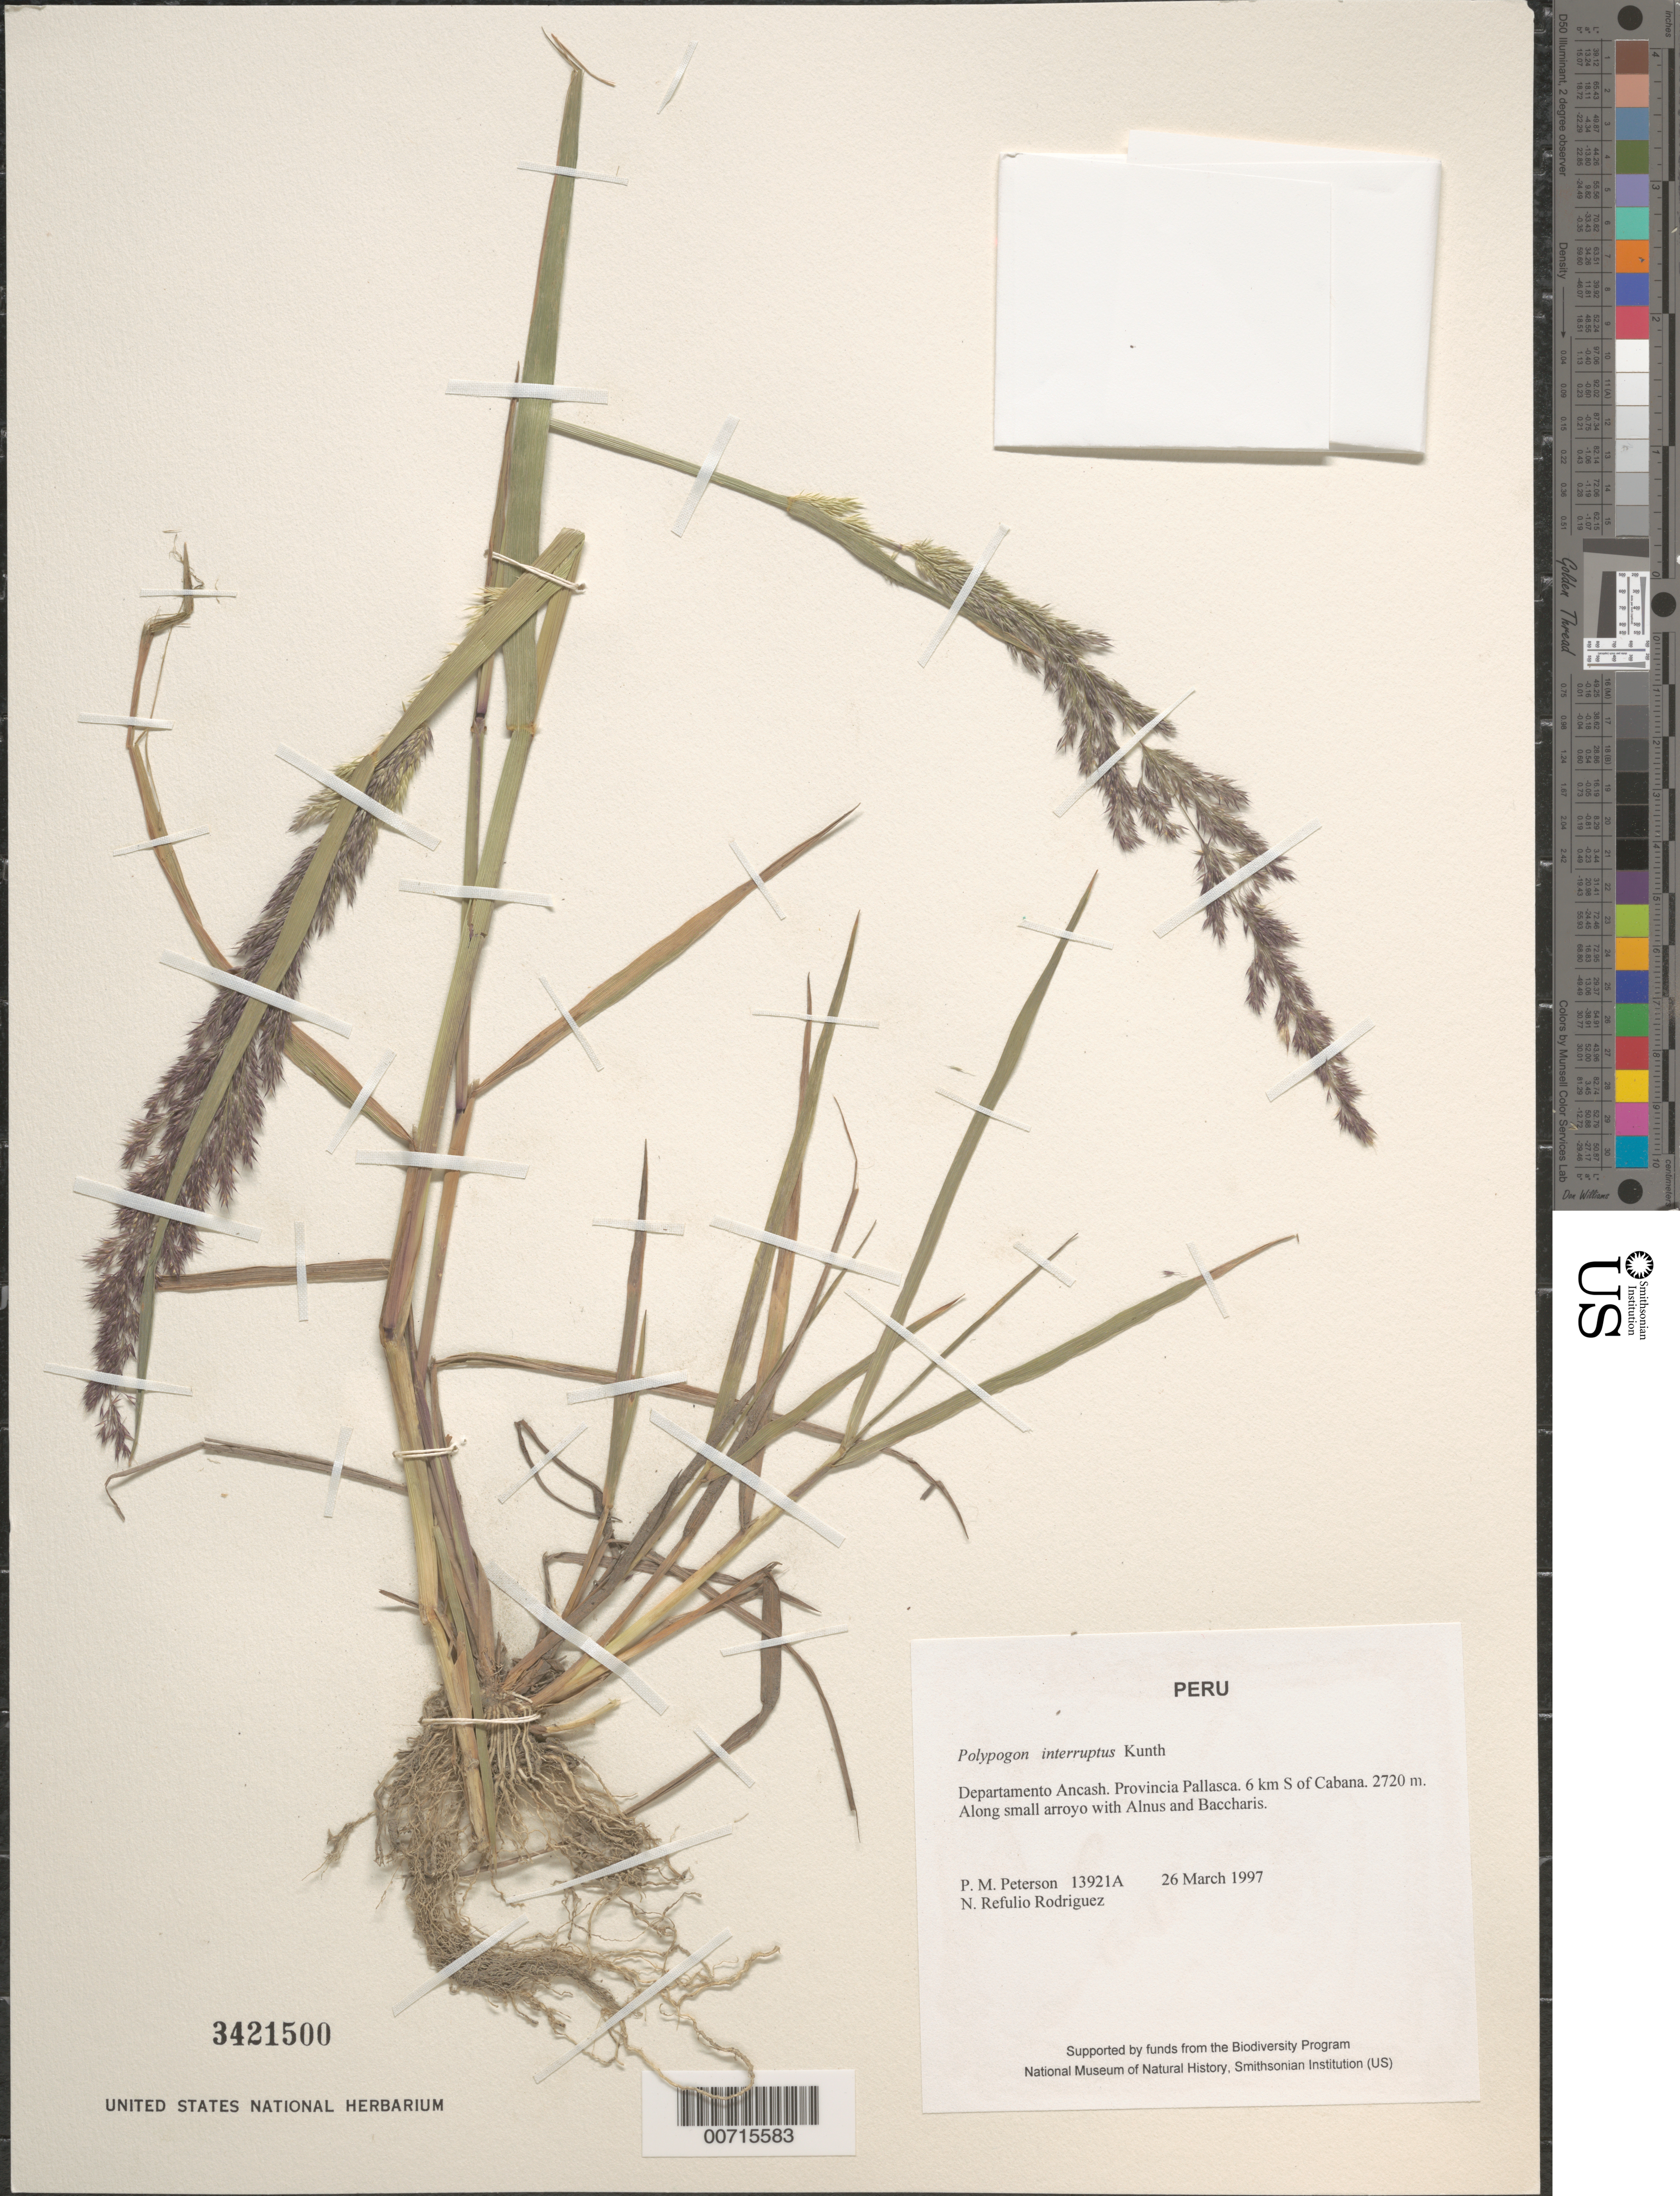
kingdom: Plantae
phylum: Tracheophyta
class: Liliopsida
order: Poales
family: Poaceae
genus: Polypogon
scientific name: Polypogon interruptus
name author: Kunth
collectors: P. M. Peterson & N. Refulio-Rodríguez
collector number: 13921A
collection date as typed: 26 Mar 1997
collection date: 1997-03-26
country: Peru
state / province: Ancash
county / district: Pallasca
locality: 6 km S of Cabana.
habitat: Along small arroyo with Alnus and Baccharis.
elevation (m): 2720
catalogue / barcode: US 3421500